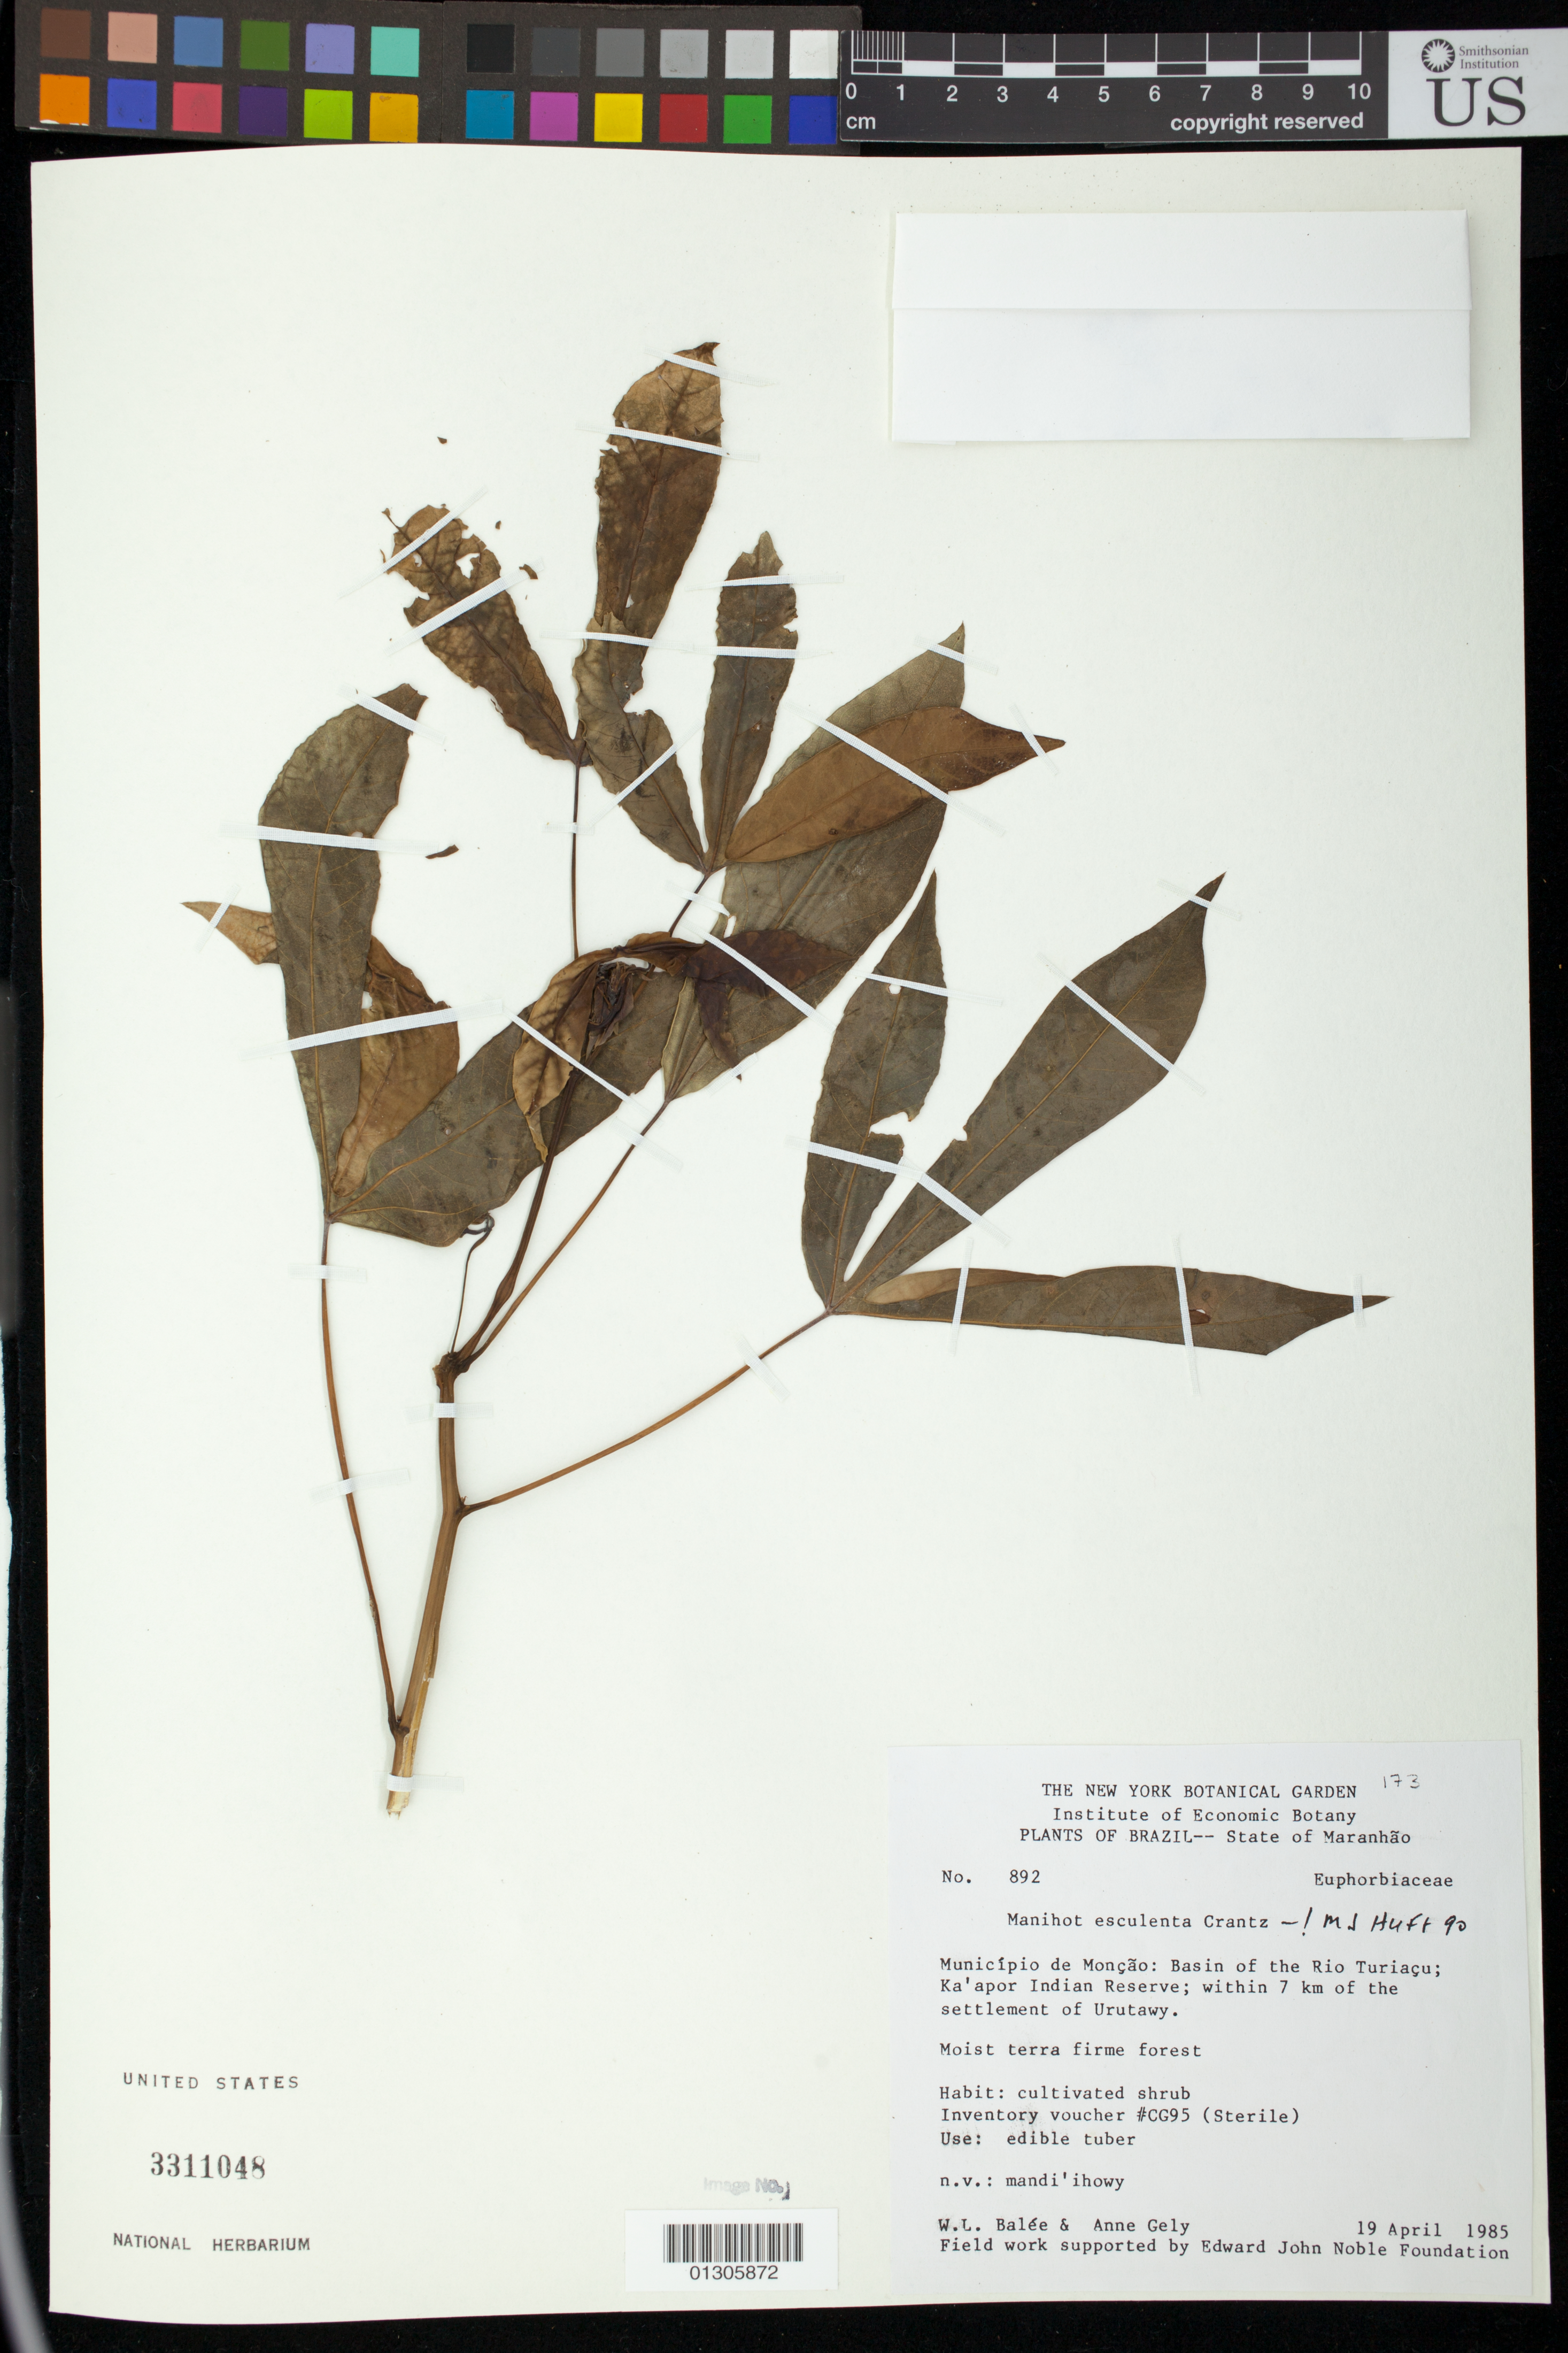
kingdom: Plantae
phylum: Tracheophyta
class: Magnoliopsida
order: Malpighiales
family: Euphorbiaceae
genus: Manihot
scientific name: Manihot esculenta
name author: Crantz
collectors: W. L. Balee & A. Gely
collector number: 892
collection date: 1985-01-04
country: Brazil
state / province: Maranhao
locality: Municipio de Moncao: Basin of the Rio Turiacu; Ka'apor Indian Reserve; within 7 km of the settlement of Urutawy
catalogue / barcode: US 3311048